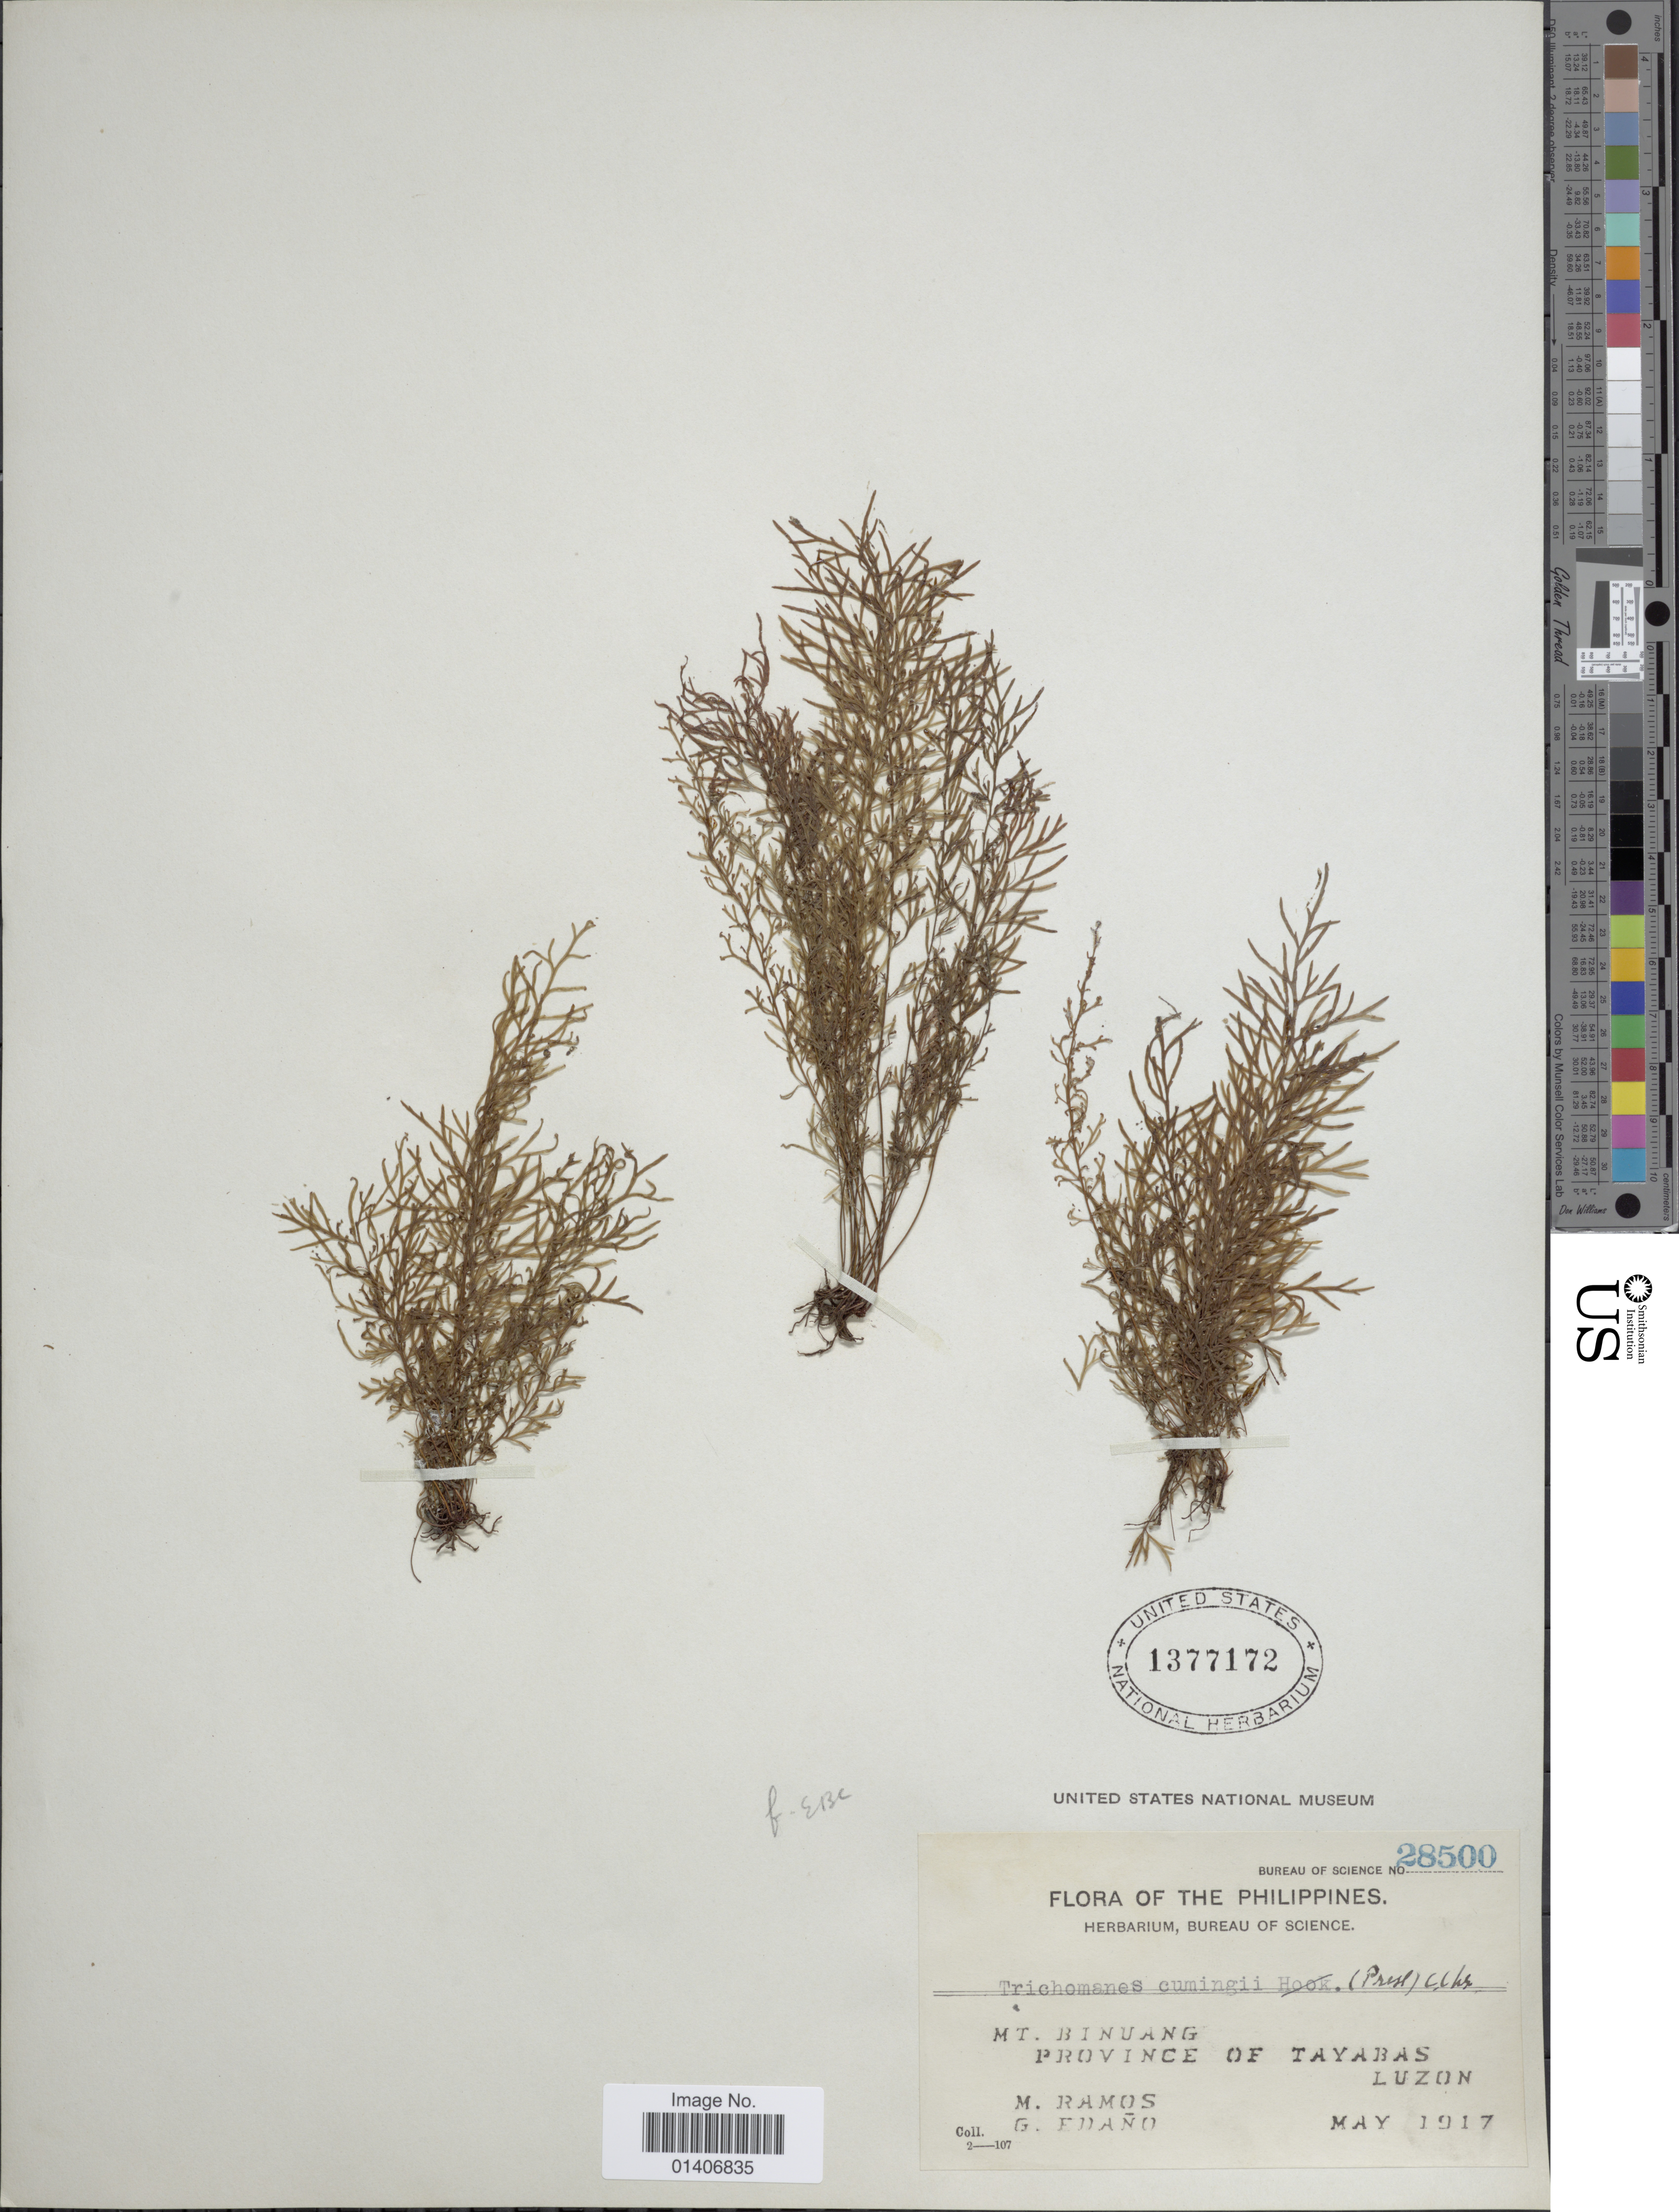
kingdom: Plantae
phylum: Tracheophyta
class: Polypodiopsida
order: Hymenophyllales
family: Hymenophyllaceae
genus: Abrodictyum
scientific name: Abrodictyum cumingii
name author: C. Presl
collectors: M. Ramos & G. Edaño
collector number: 28500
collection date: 1917-05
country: Philippines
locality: Mt Binuang, provibce of Tayabas, Luzon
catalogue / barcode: US 1377172